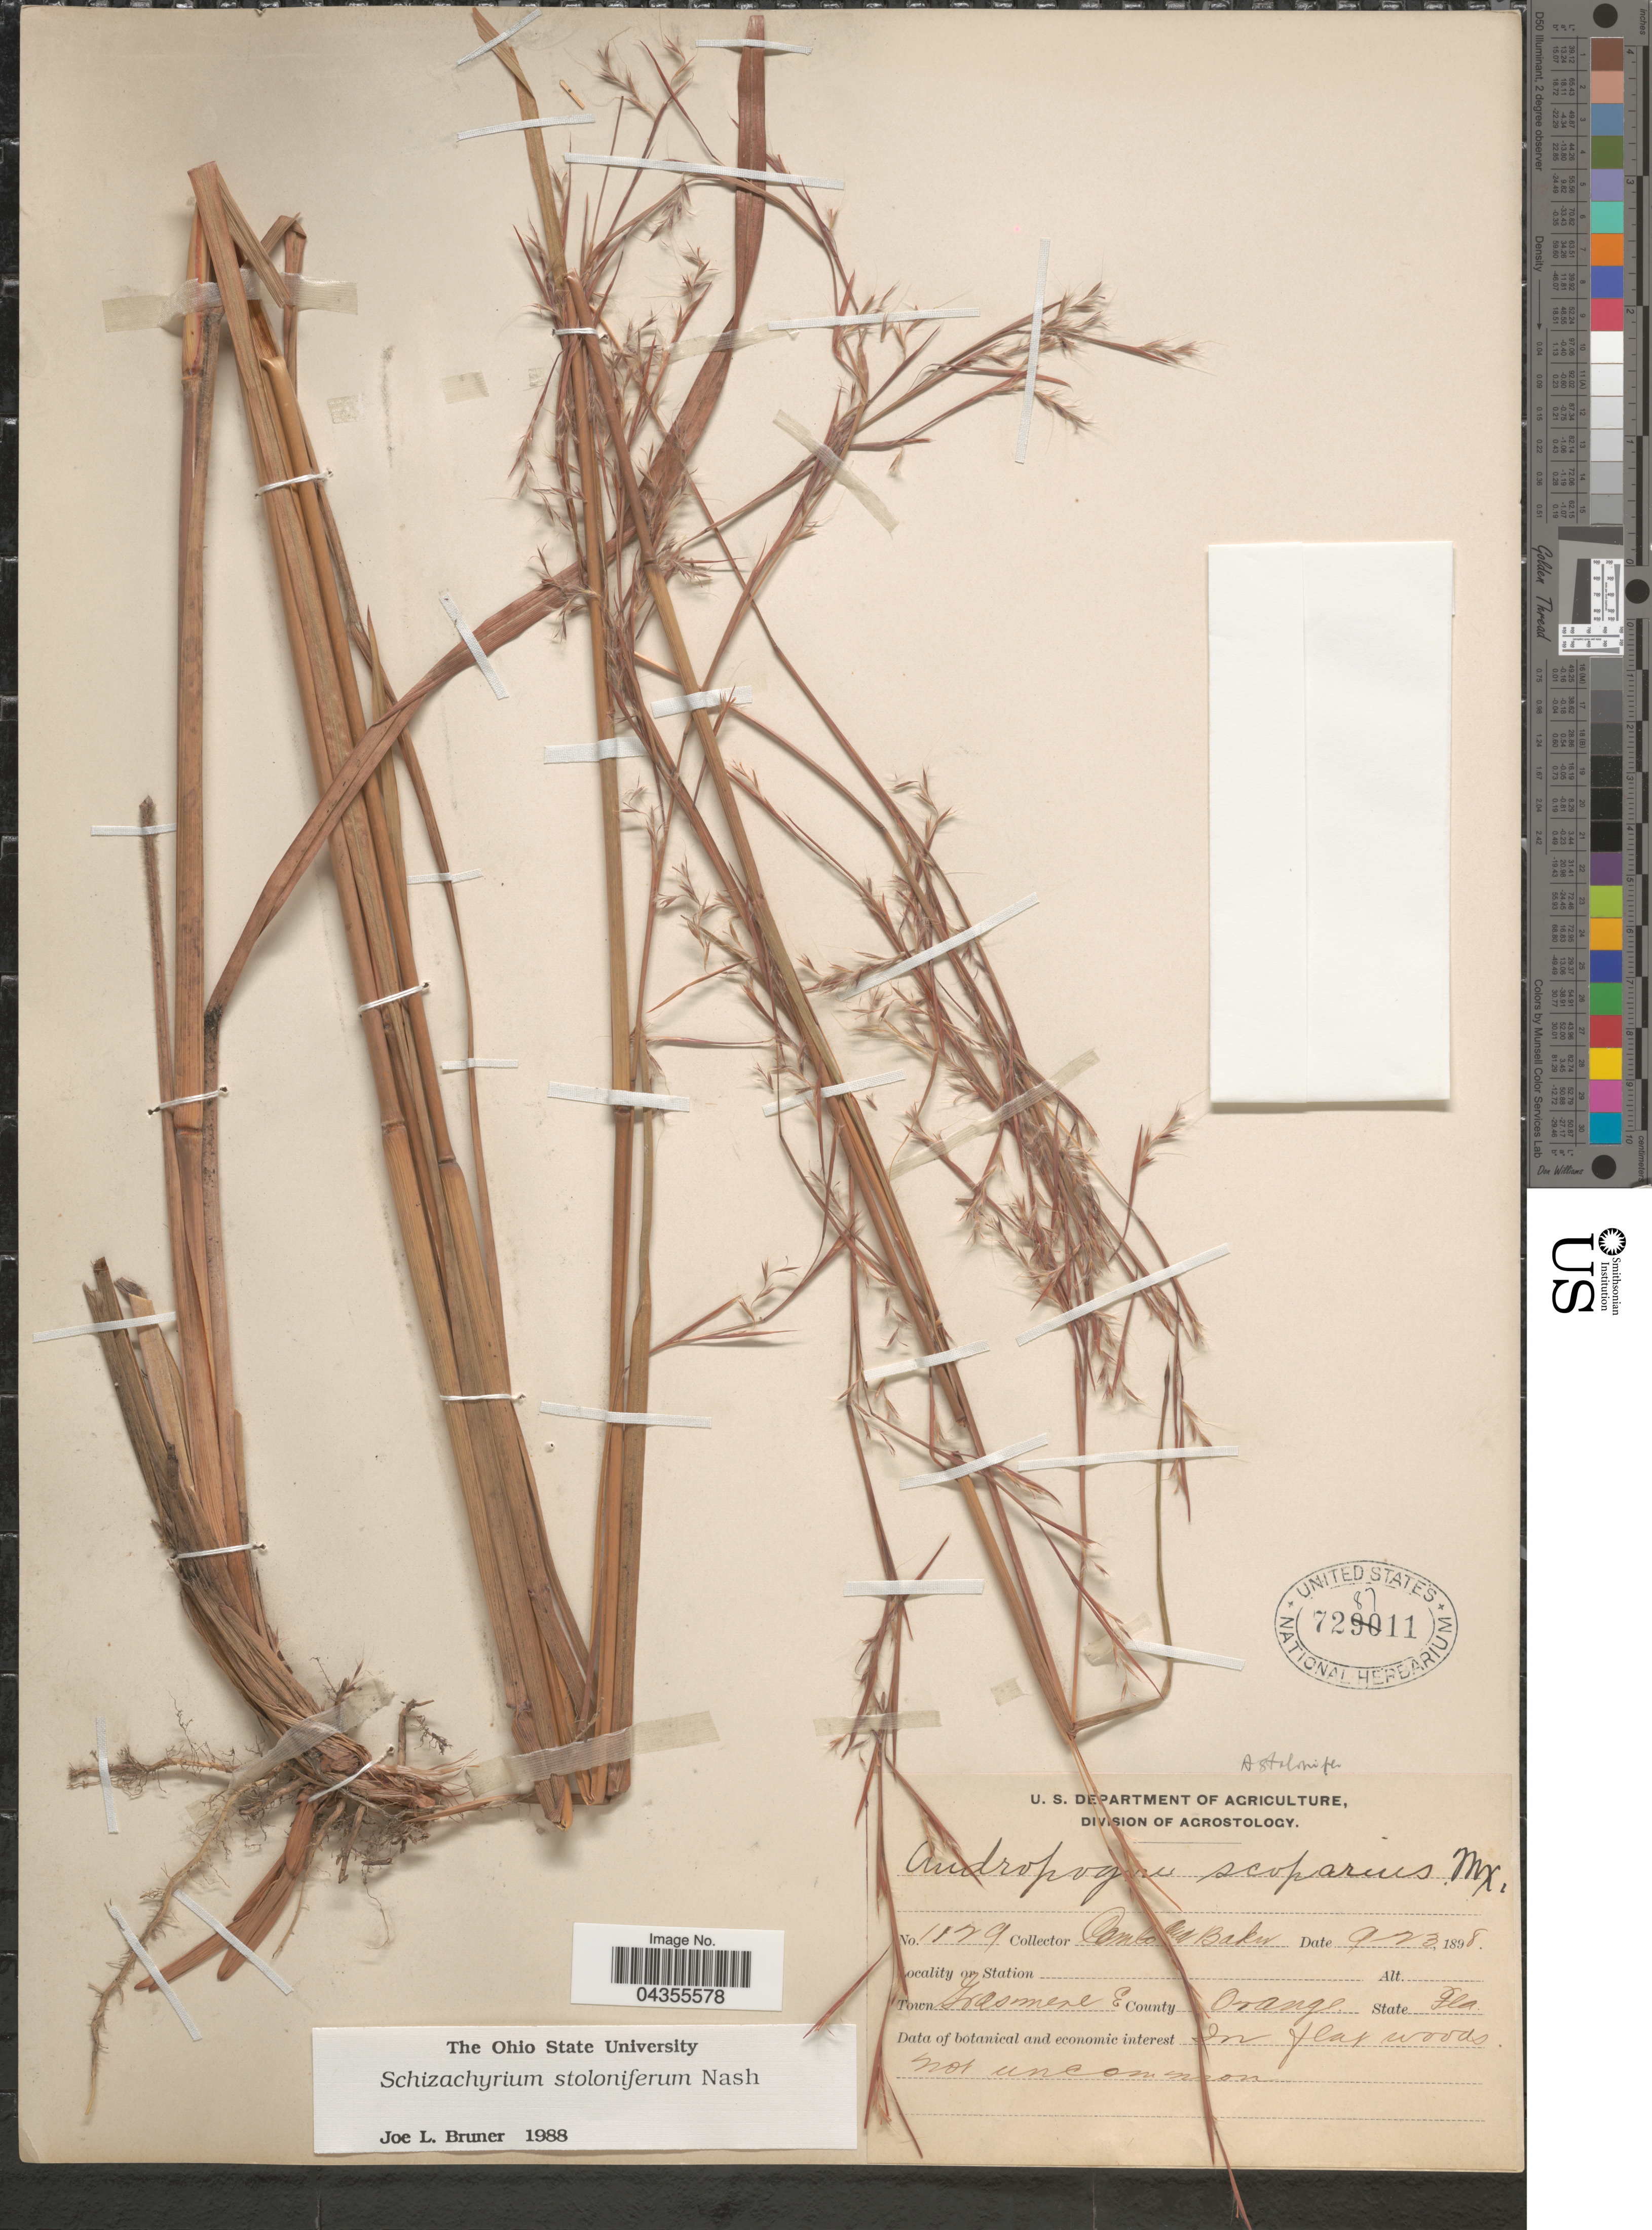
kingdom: Plantae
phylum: Tracheophyta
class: Liliopsida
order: Poales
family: Poaceae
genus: Schizachyrium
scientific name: Schizachyrium scoparium var. stoloniferum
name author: (Nash) Wipff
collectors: -. Combs & -- Baker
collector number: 1129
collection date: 1898-09-23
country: United States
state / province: Florida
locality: Town Grasmere E. County Orange.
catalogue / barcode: US 728711